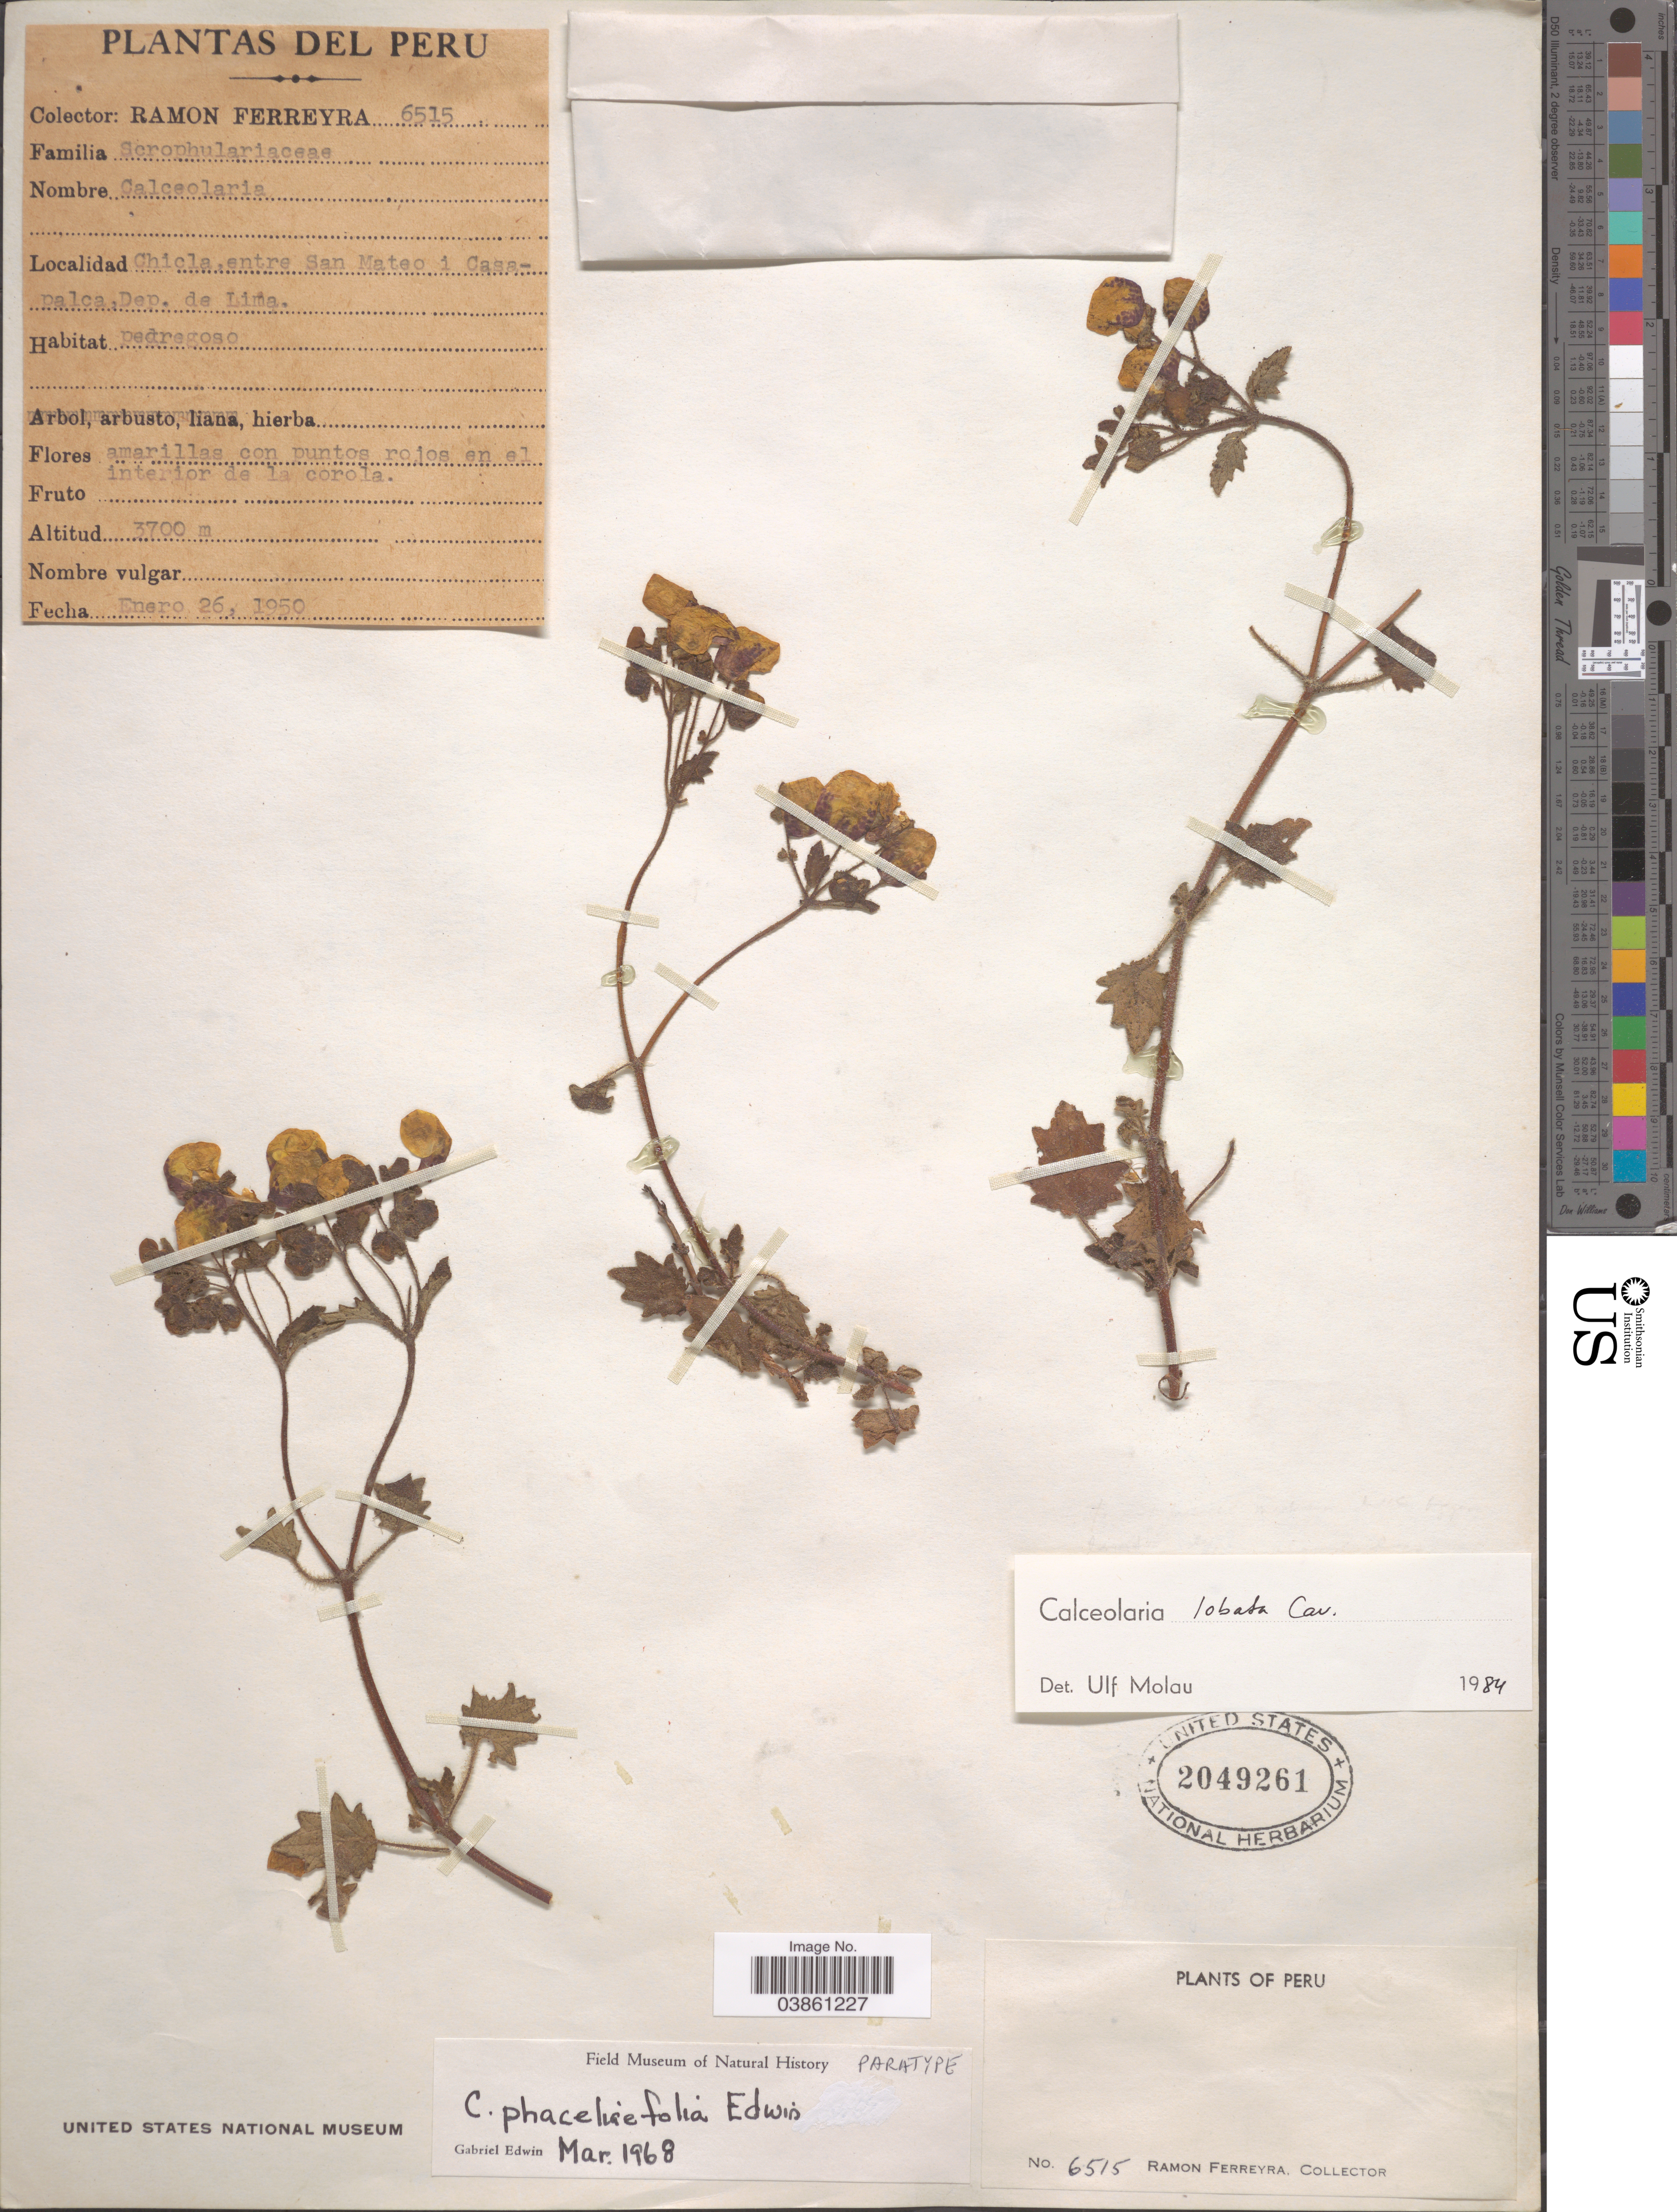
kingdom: Plantae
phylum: Tracheophyta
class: Magnoliopsida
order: Lamiales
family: Calceolariaceae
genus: Calceolaria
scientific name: Calceolaria lobata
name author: Cav.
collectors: R. A. Ferreyra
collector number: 6515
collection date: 1950-01-26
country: Peru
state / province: Lima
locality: Chicla, entre San Mateo i Casapalca, Dep. de Lima.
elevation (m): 3700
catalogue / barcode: US 2049261